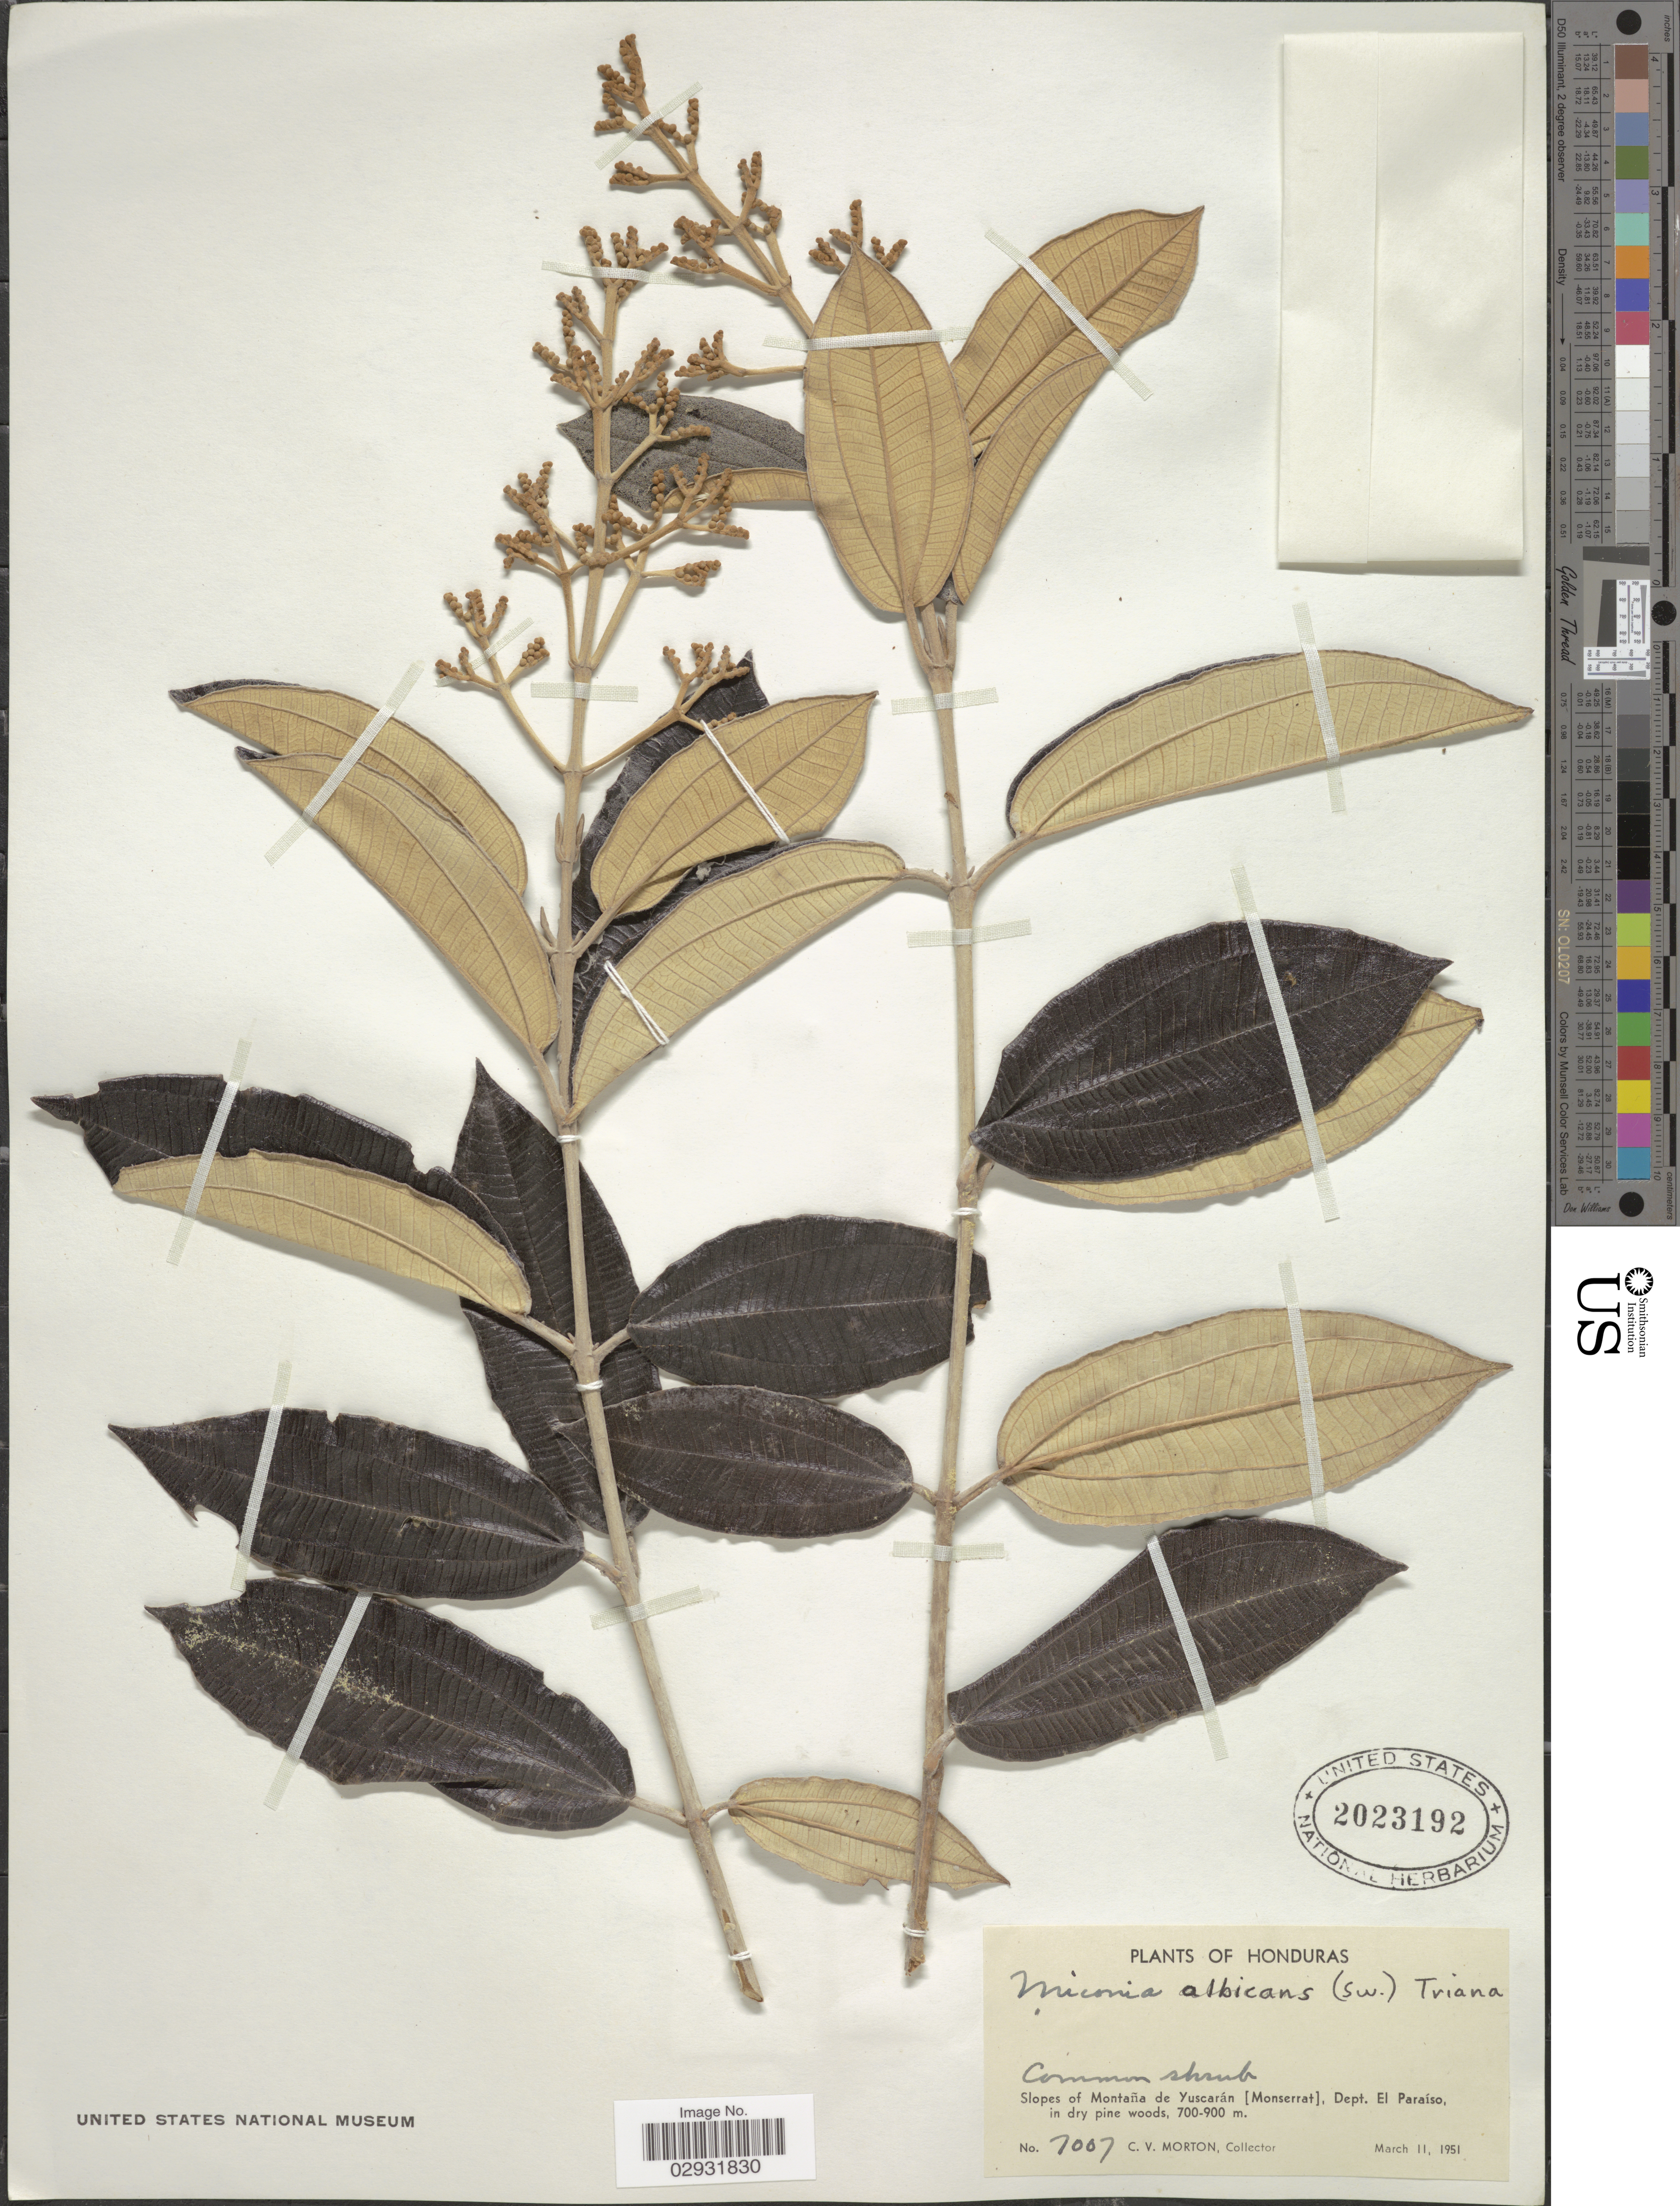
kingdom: Plantae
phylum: Tracheophyta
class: Magnoliopsida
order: Myrtales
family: Melastomataceae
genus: Miconia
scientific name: Miconia albicans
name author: (Sw.) Steud.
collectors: C. V. Morton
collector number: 7007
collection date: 1951-03-11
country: Honduras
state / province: El Paraíso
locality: Slopes of Montaña de Yuscarán [Monserrat, Dept. El Paraíso.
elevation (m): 700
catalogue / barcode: US 2023192